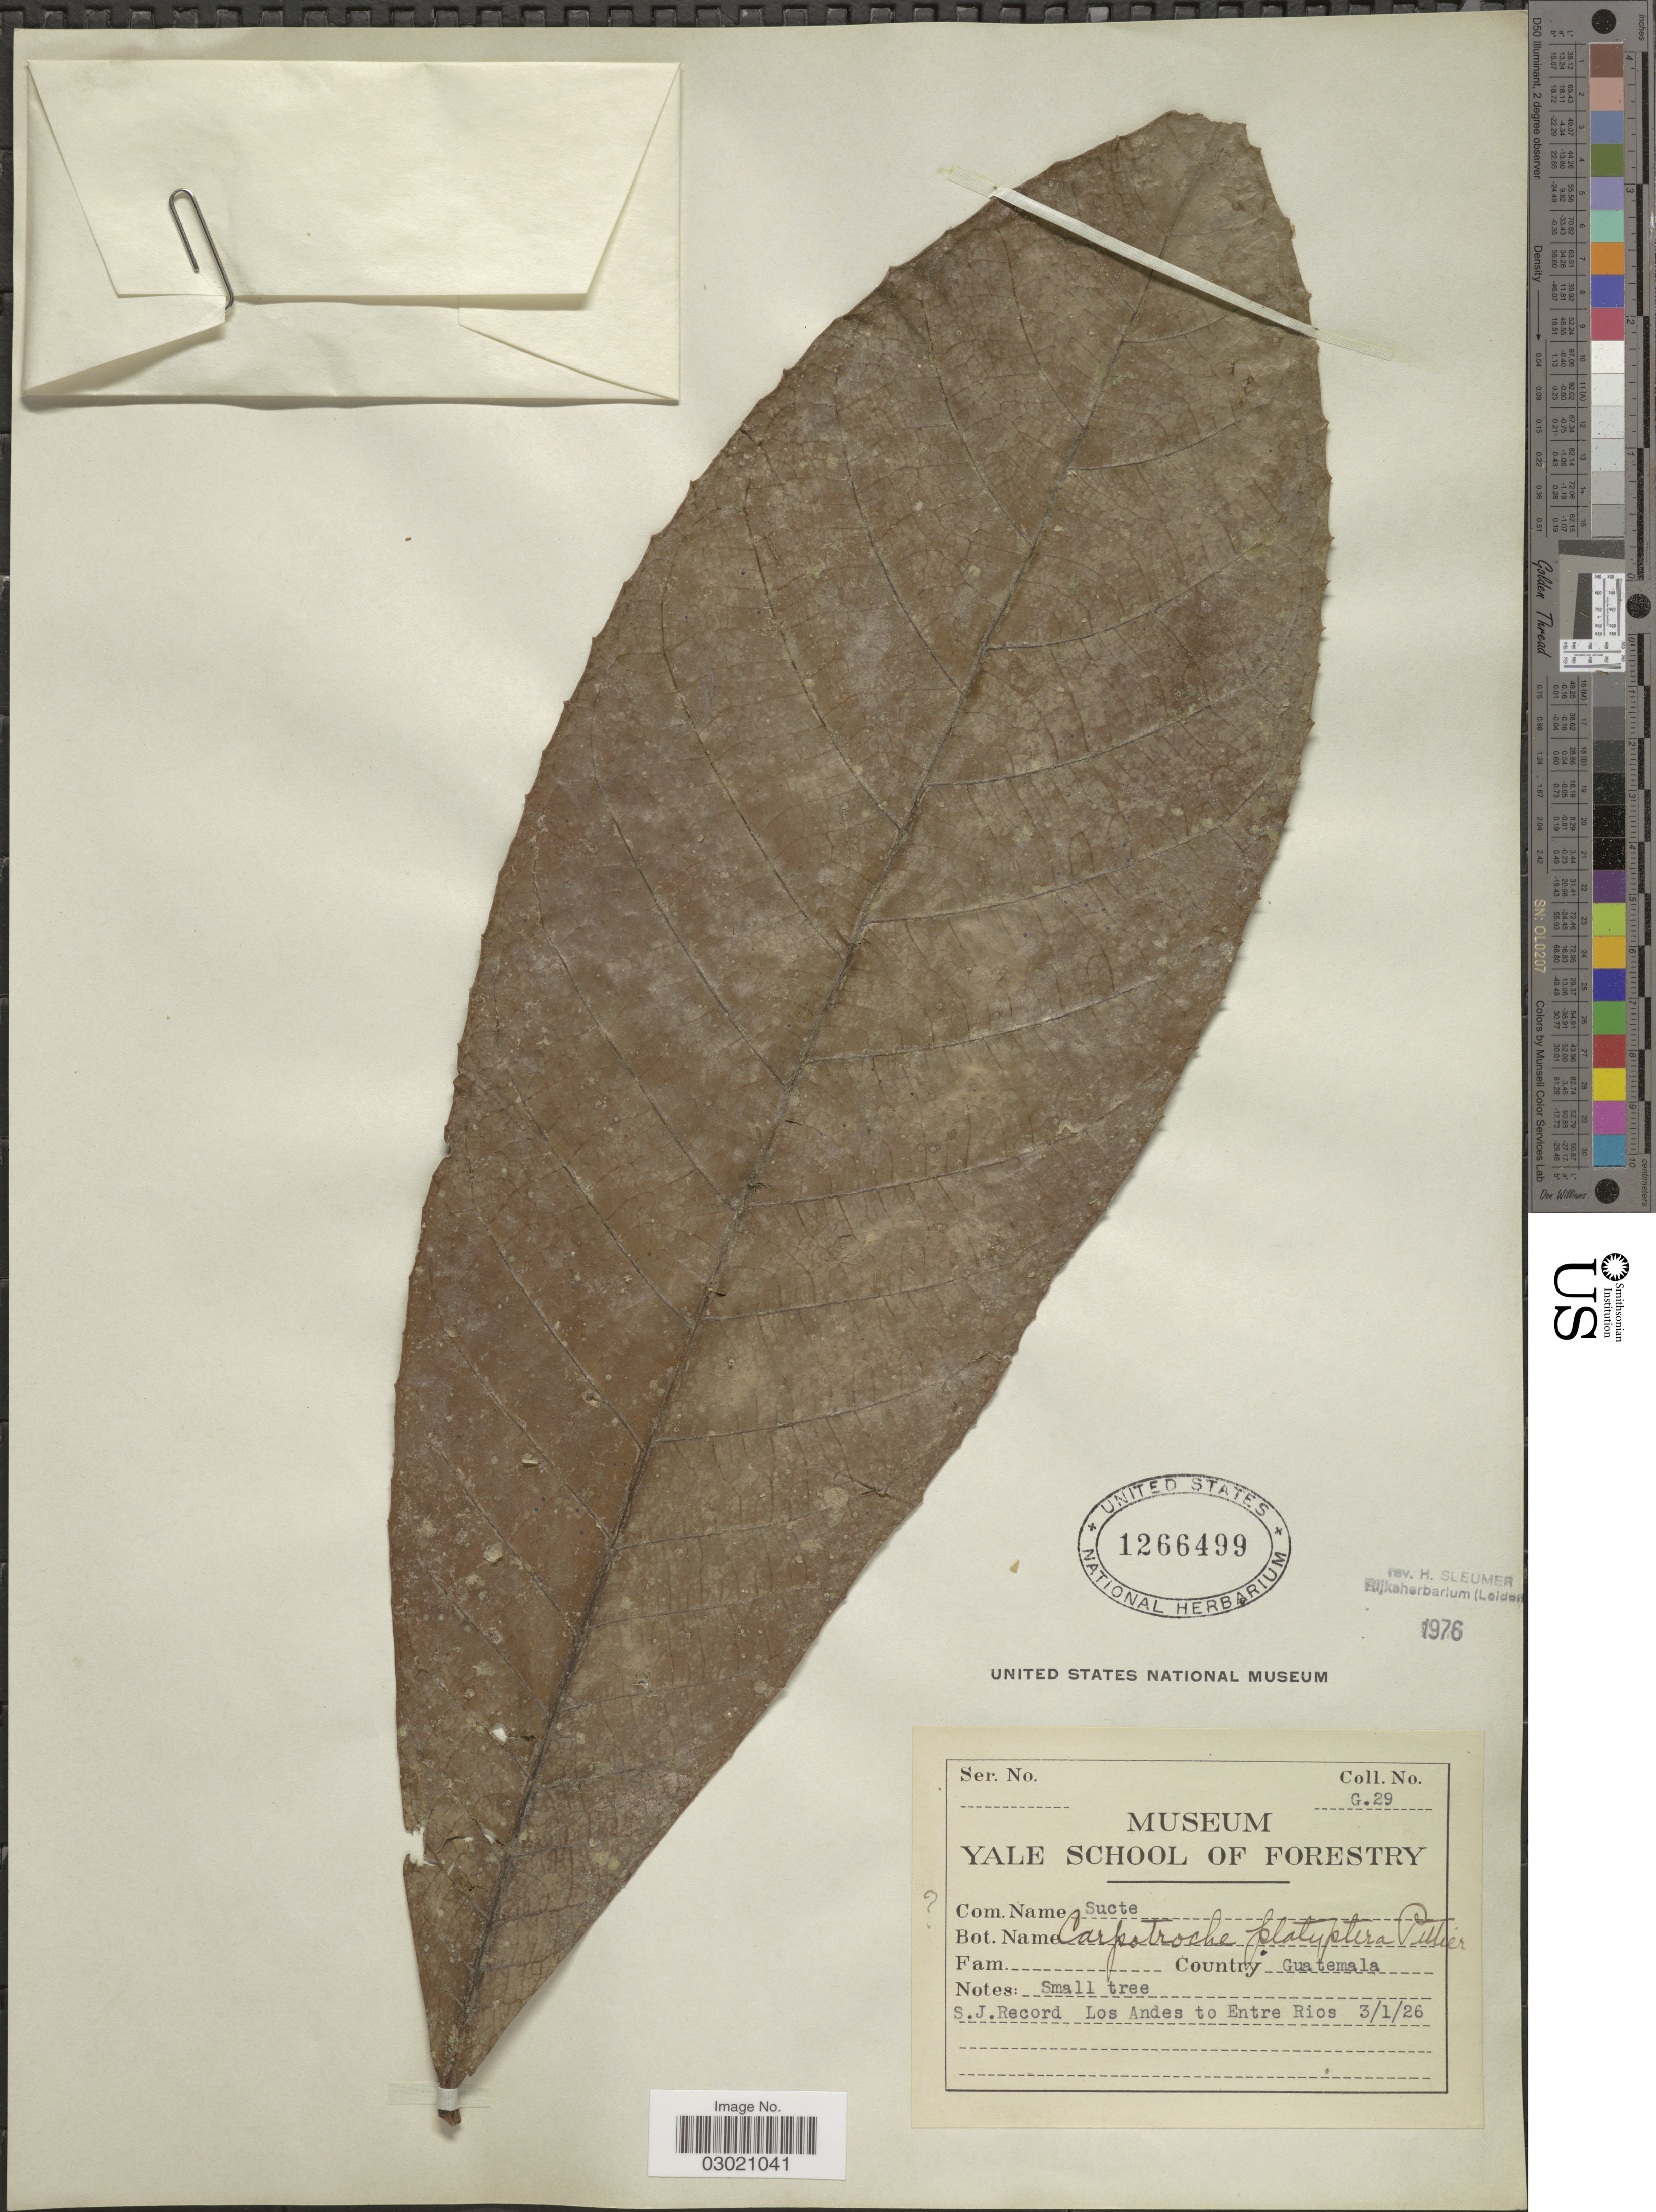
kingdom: Plantae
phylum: Tracheophyta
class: Magnoliopsida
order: Malpighiales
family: Achariaceae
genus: Carpotroche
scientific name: Carpotroche platyptera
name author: Pittier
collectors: S. J. Record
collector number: G29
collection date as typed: Transcribed d/m/y: 3/1/26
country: Guatemala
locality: Los Andes to Entre Rios.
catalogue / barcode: US 1266499